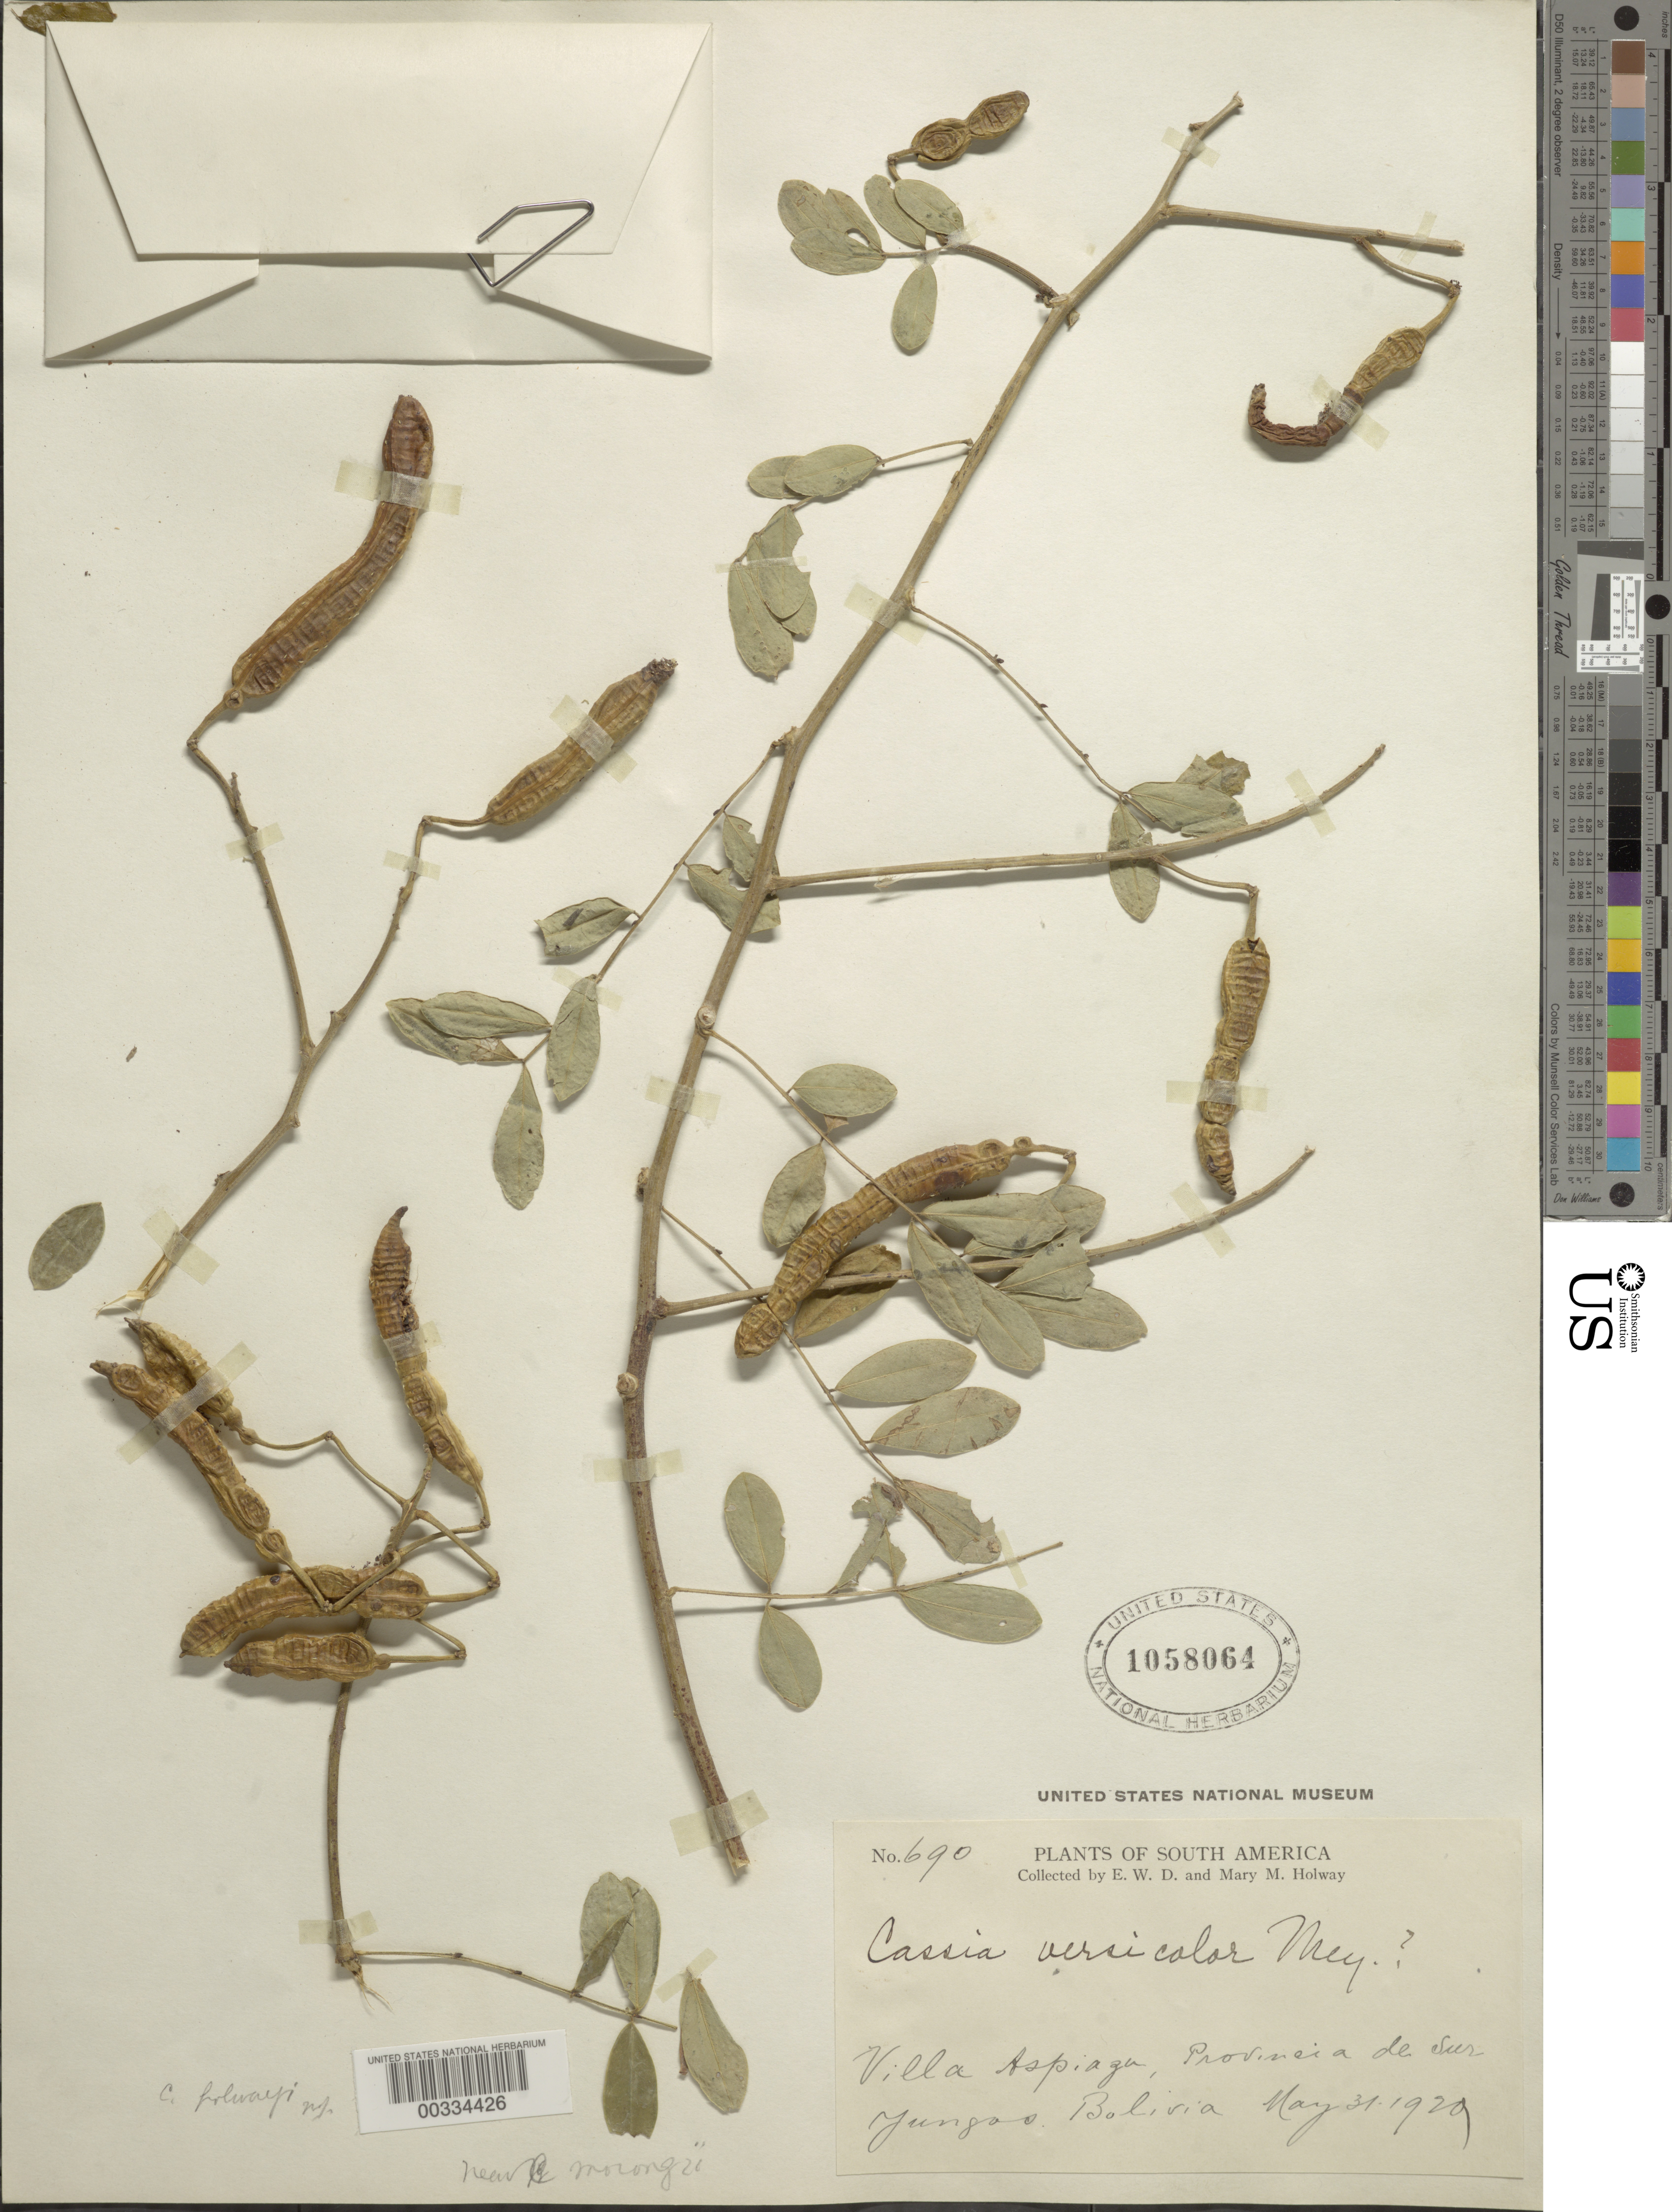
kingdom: Plantae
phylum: Tracheophyta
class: Magnoliopsida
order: Fabales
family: Fabaceae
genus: Senna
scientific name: Senna holwayana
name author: (Rose) H.S. Irwin & Barneby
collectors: E. W. D. Holway & M. M. Holway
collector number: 690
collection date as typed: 31 May 1929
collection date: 1929-05-31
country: Bolivia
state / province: La Paz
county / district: Sud Yungas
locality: Villa Aspiaza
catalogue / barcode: US 1058064